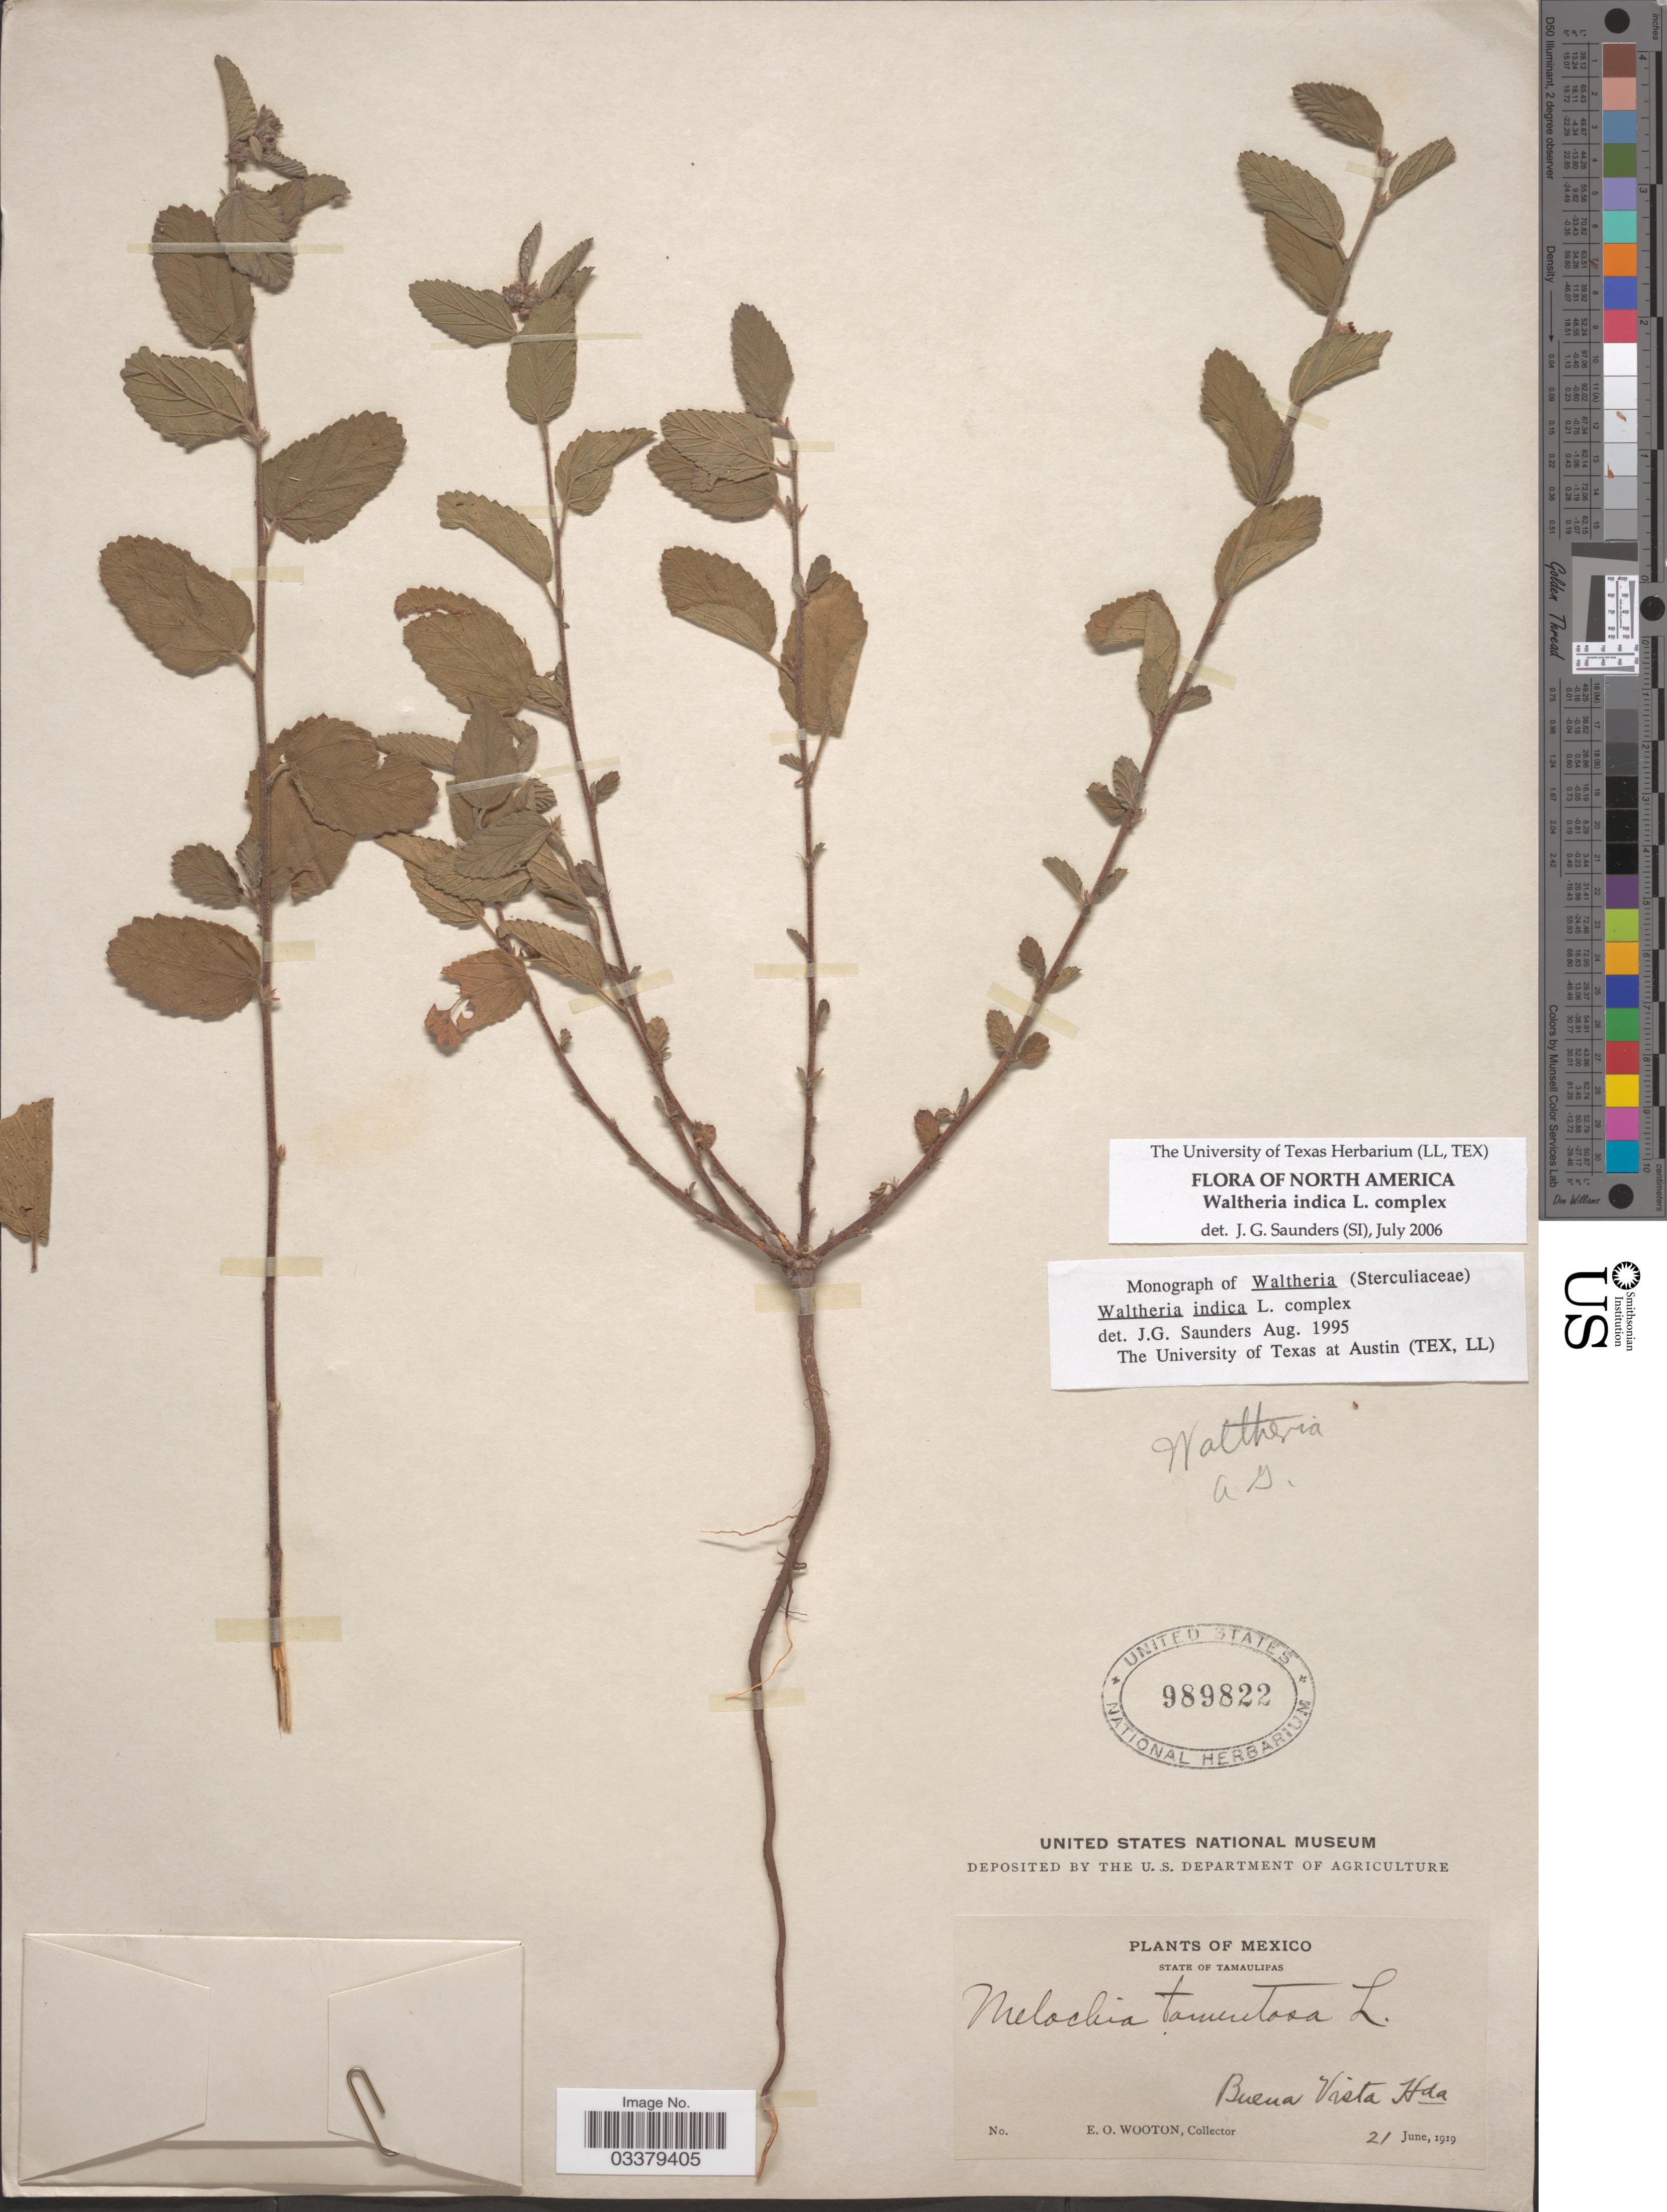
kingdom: Plantae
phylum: Tracheophyta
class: Magnoliopsida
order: Malvales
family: Malvaceae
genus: Waltheria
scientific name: Waltheria indica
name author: L.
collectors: E. O. Wooton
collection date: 1919-06-21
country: Mexico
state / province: Tamaulipas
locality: Buena Vista Hda.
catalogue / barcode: US 989822